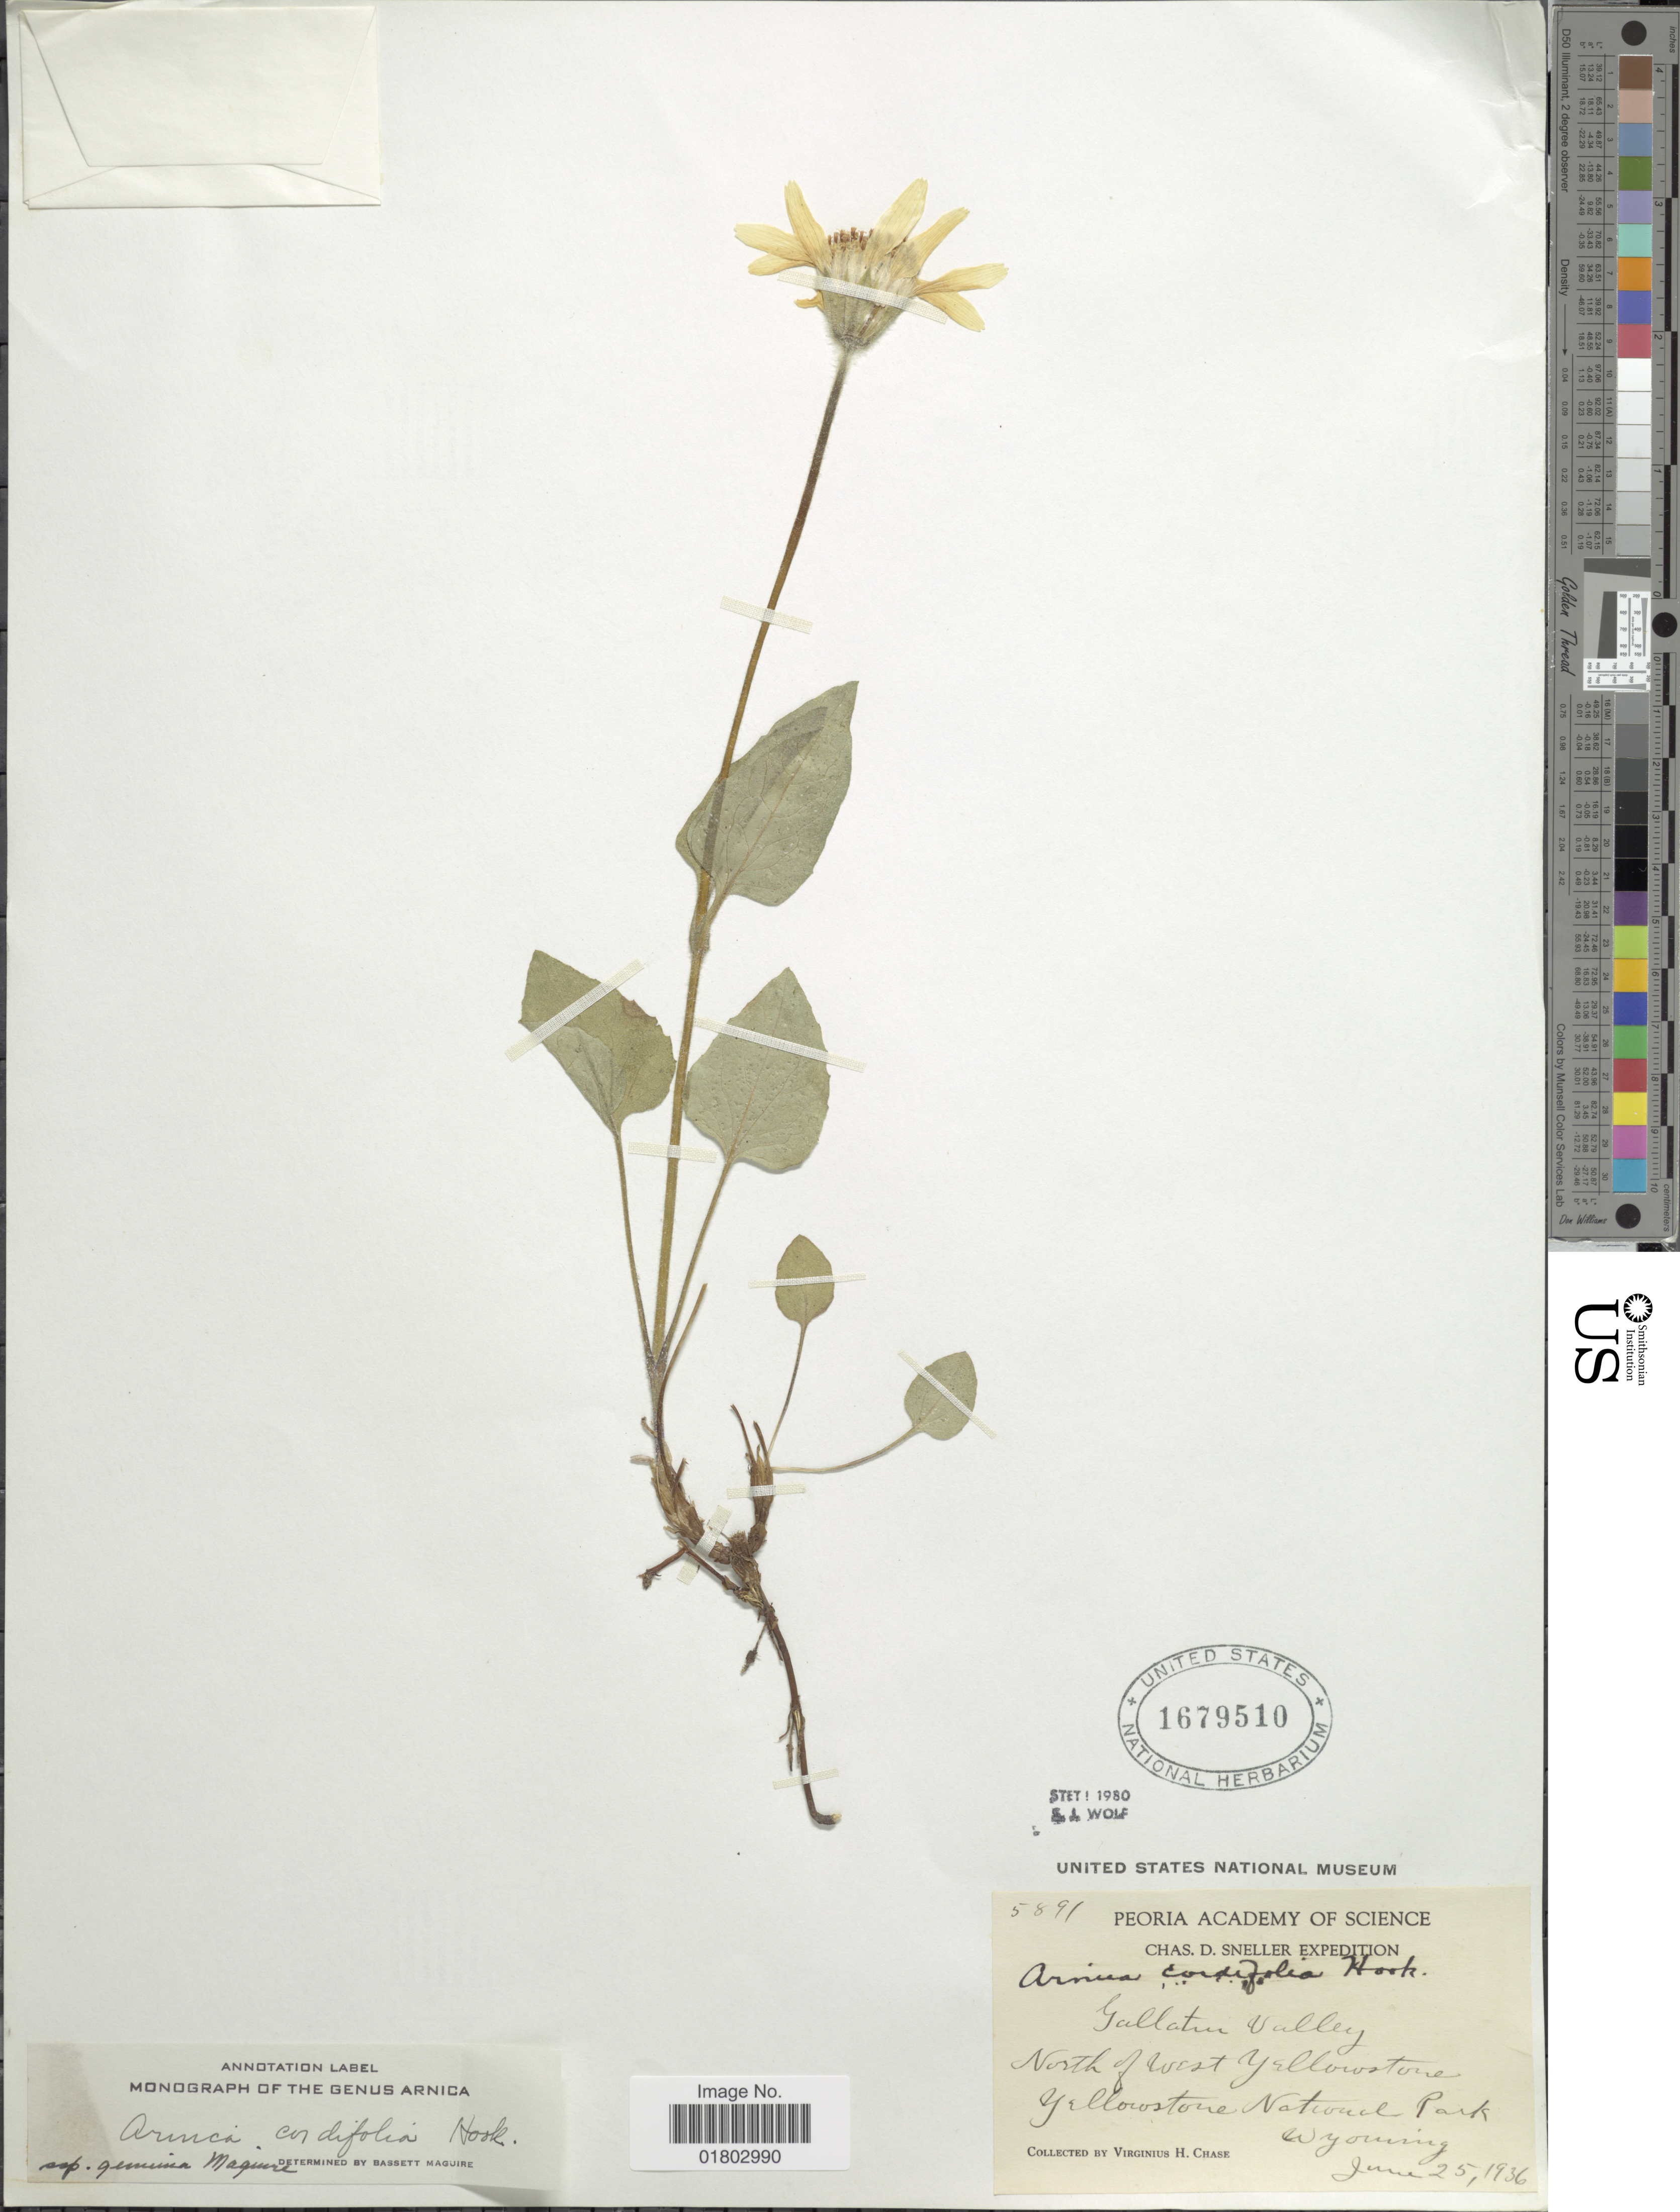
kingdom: Plantae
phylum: Tracheophyta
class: Magnoliopsida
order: Asterales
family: Asteraceae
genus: Arnica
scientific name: Arnica cordifolia subsp. genuina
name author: Maguire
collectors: V. H. Chase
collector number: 5891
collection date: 1936-06-25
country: United States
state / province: Wyoming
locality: Gallantun Valley, North of West Yellowstone, Yellowstone National Park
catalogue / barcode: US 1679510